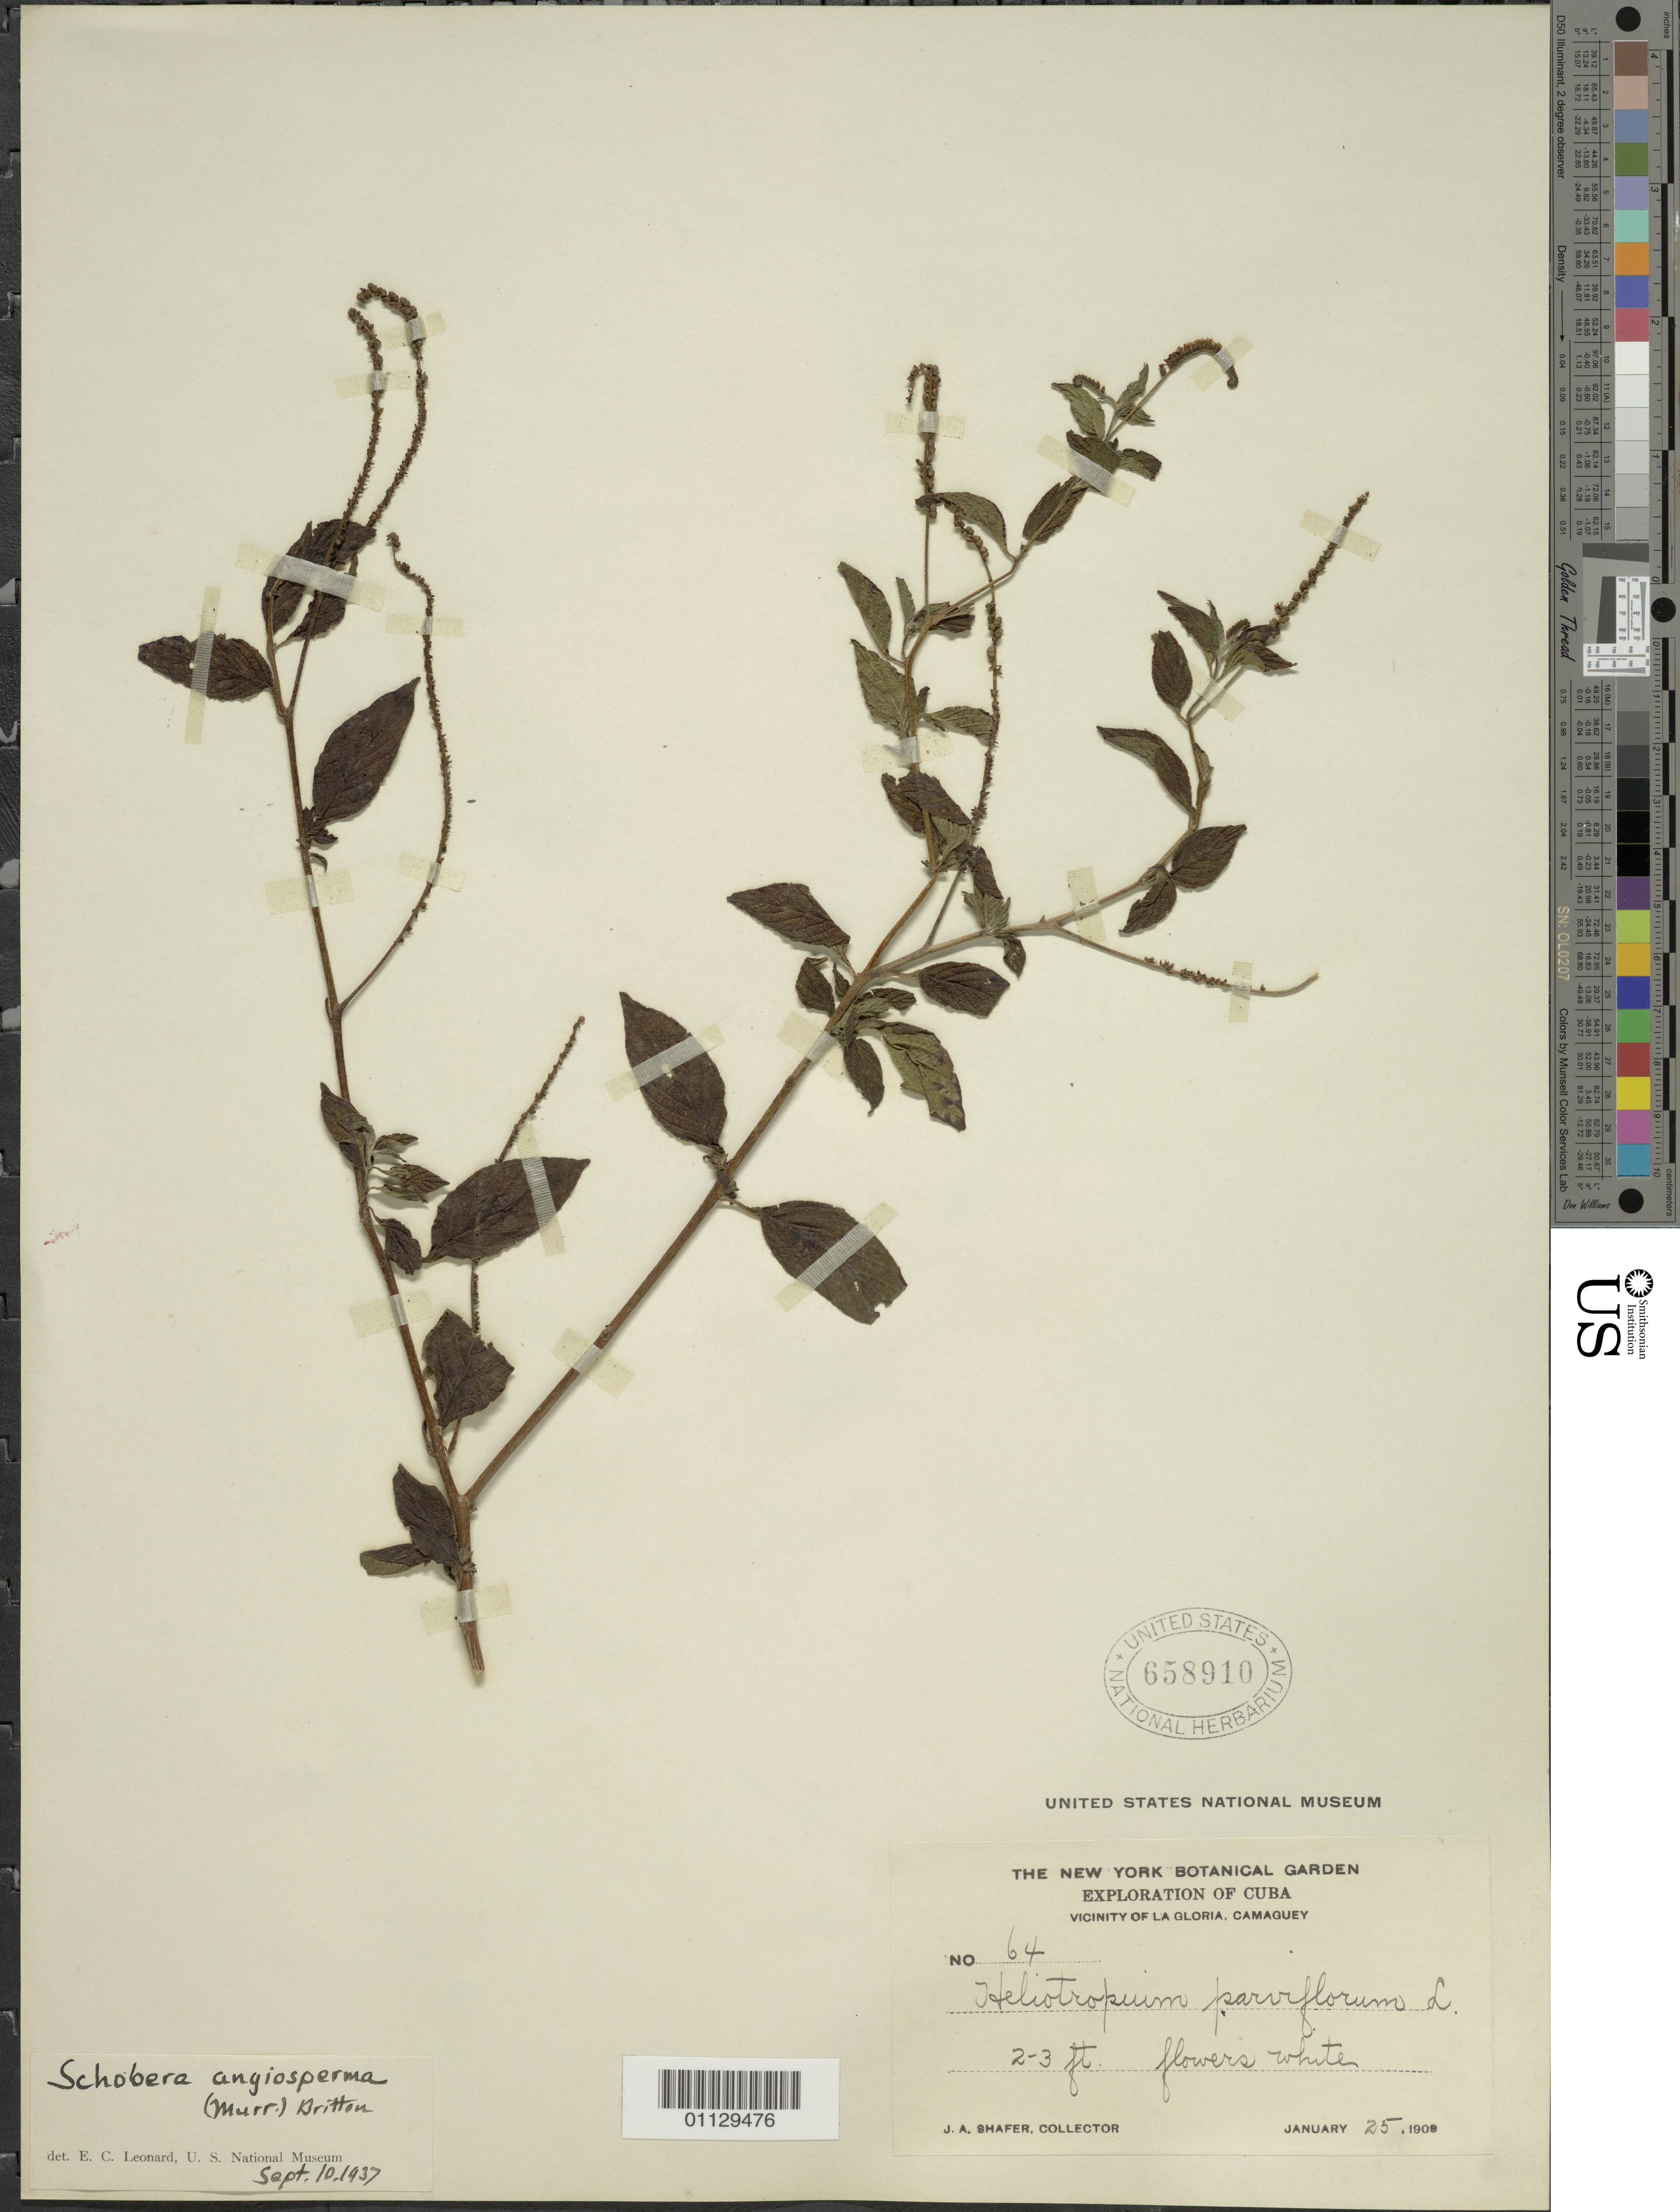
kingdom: Plantae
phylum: Tracheophyta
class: Magnoliopsida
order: Boraginales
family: Heliotropiaceae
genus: Heliotropium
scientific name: Heliotropium parviflorum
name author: L.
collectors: J. A. Shafer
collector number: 64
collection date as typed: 25 Jan 1909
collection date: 1909-01-25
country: Cuba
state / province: Camagüey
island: Cuba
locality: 2-3 feet flowers white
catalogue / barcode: US 658910